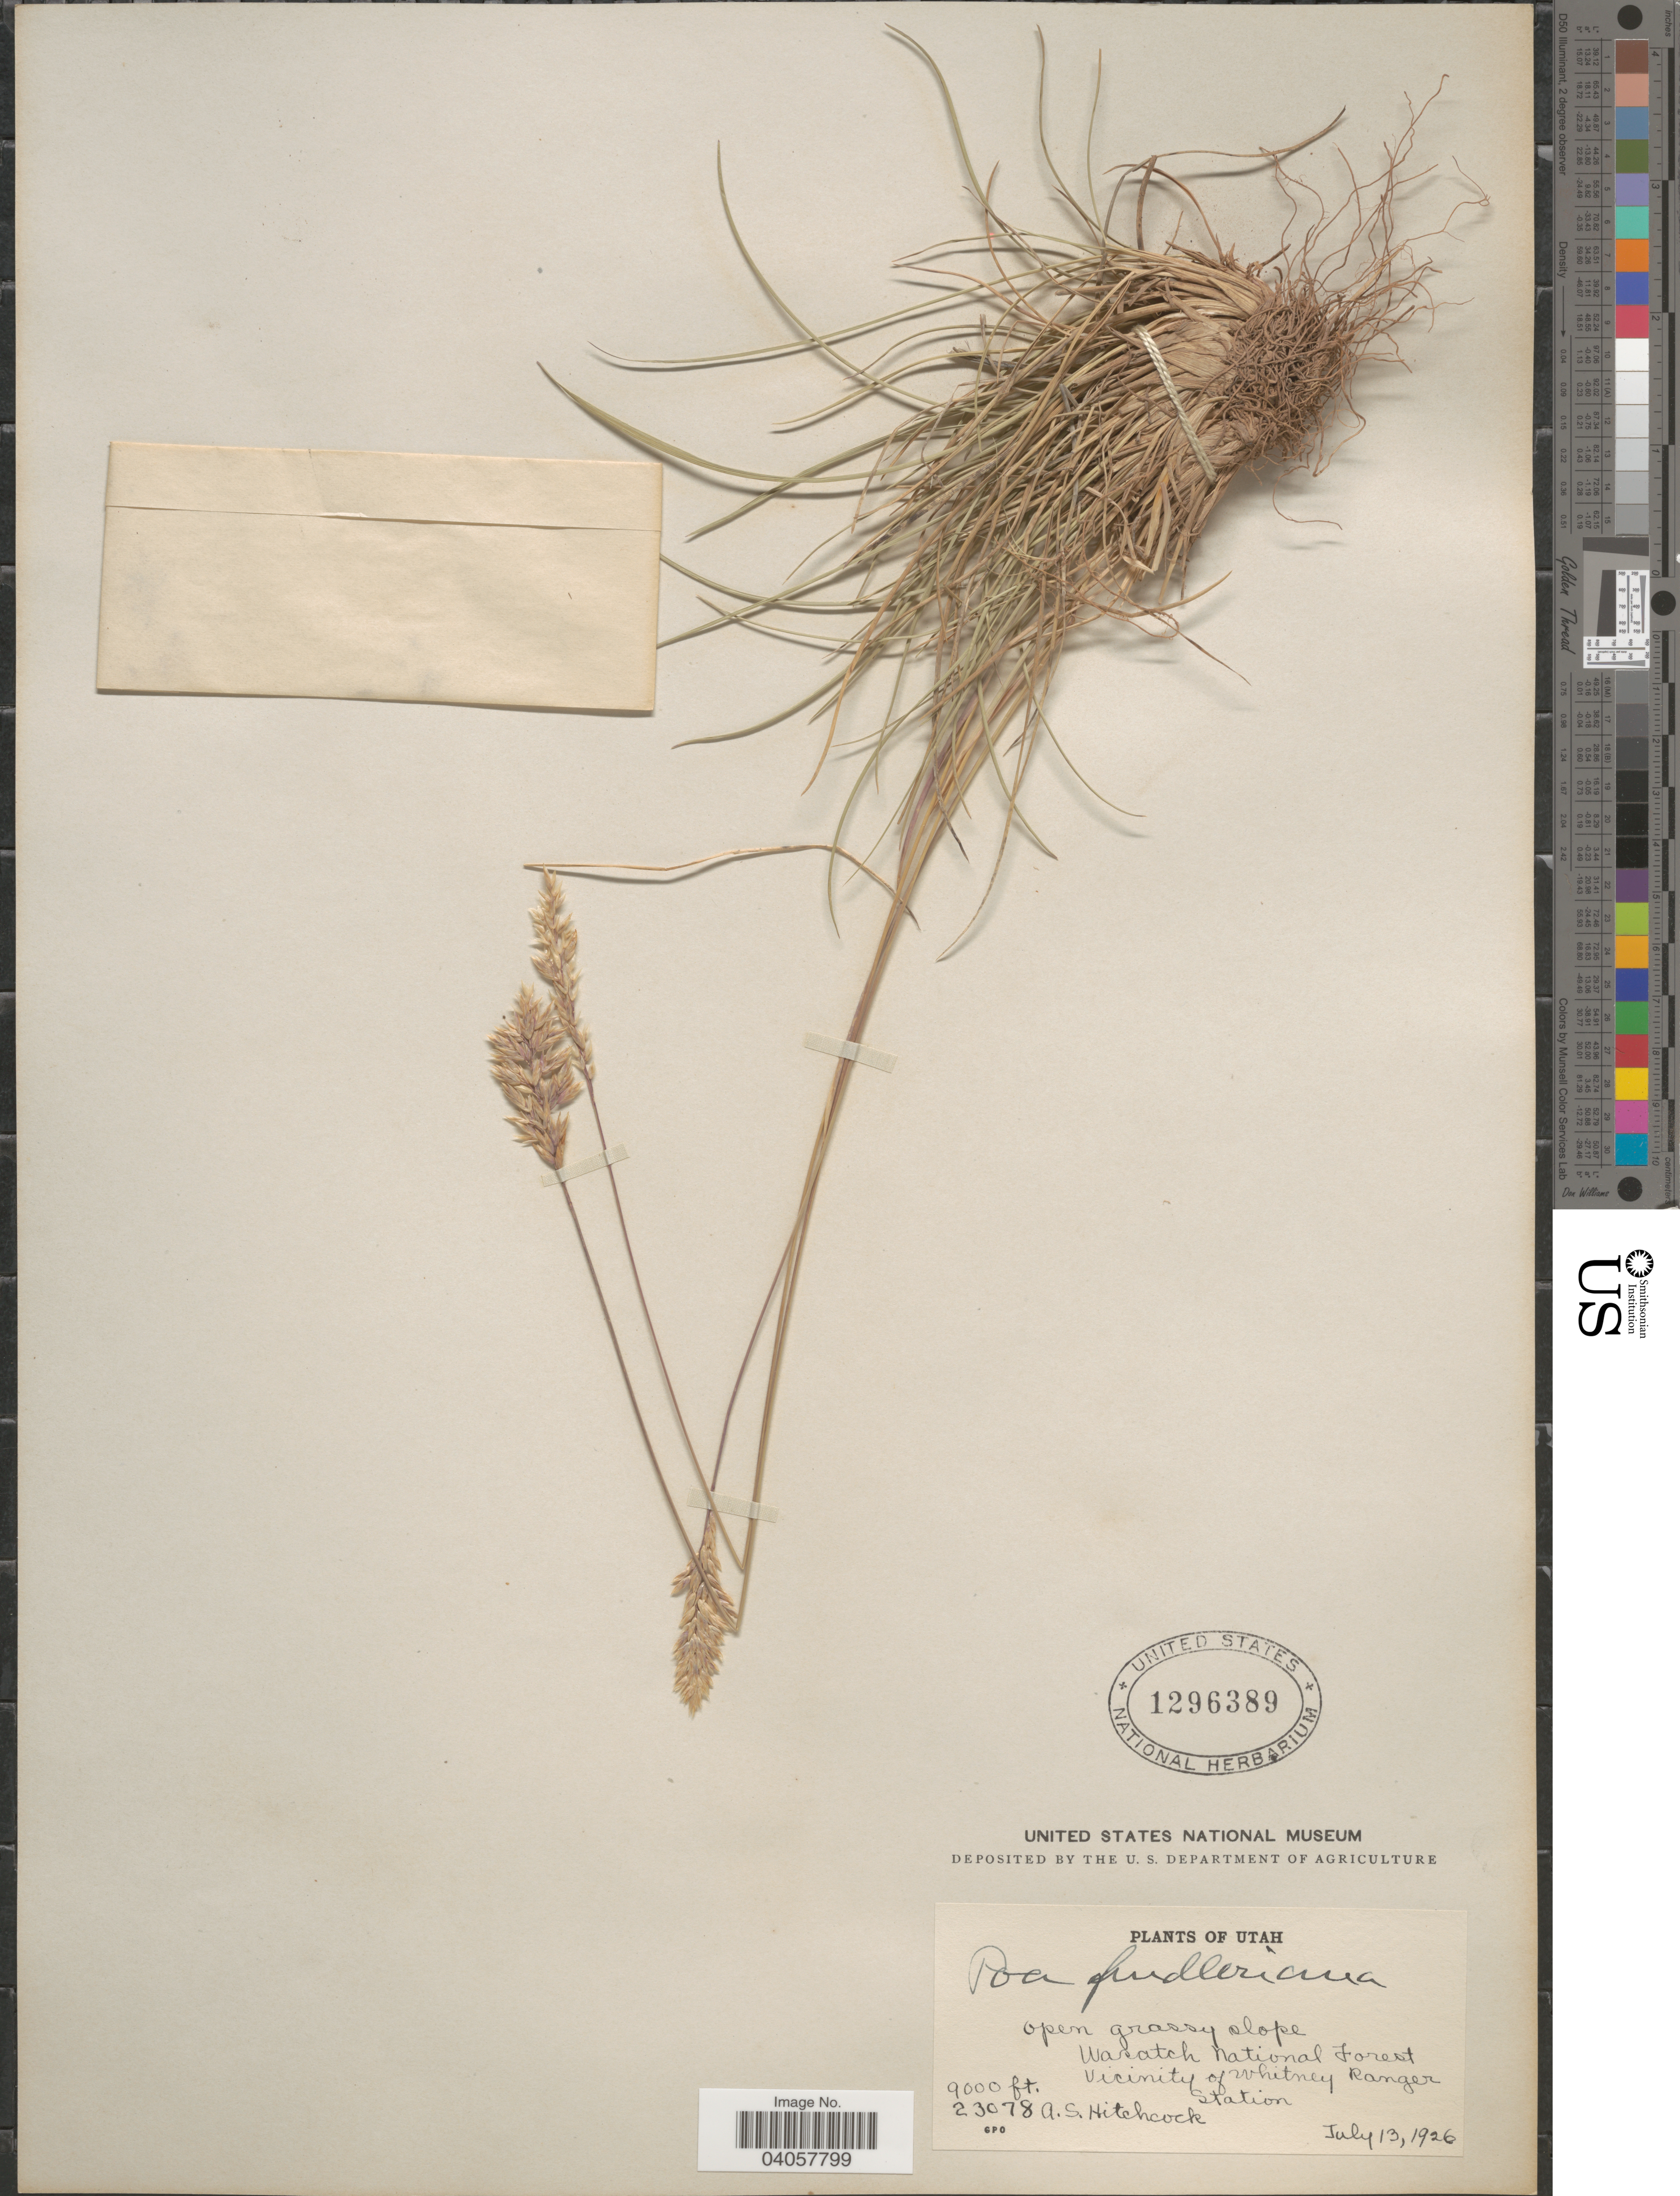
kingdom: Plantae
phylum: Tracheophyta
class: Liliopsida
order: Poales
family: Poaceae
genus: Poa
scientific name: Poa fendleriana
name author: (Steud.) Vasey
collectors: A. S. Hitchcock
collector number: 23078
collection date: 1926-07-13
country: United States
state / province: Utah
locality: Wasatch National Forest. Vicinity of Whitney Ranger Station.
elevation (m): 2743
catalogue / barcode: US 1296389